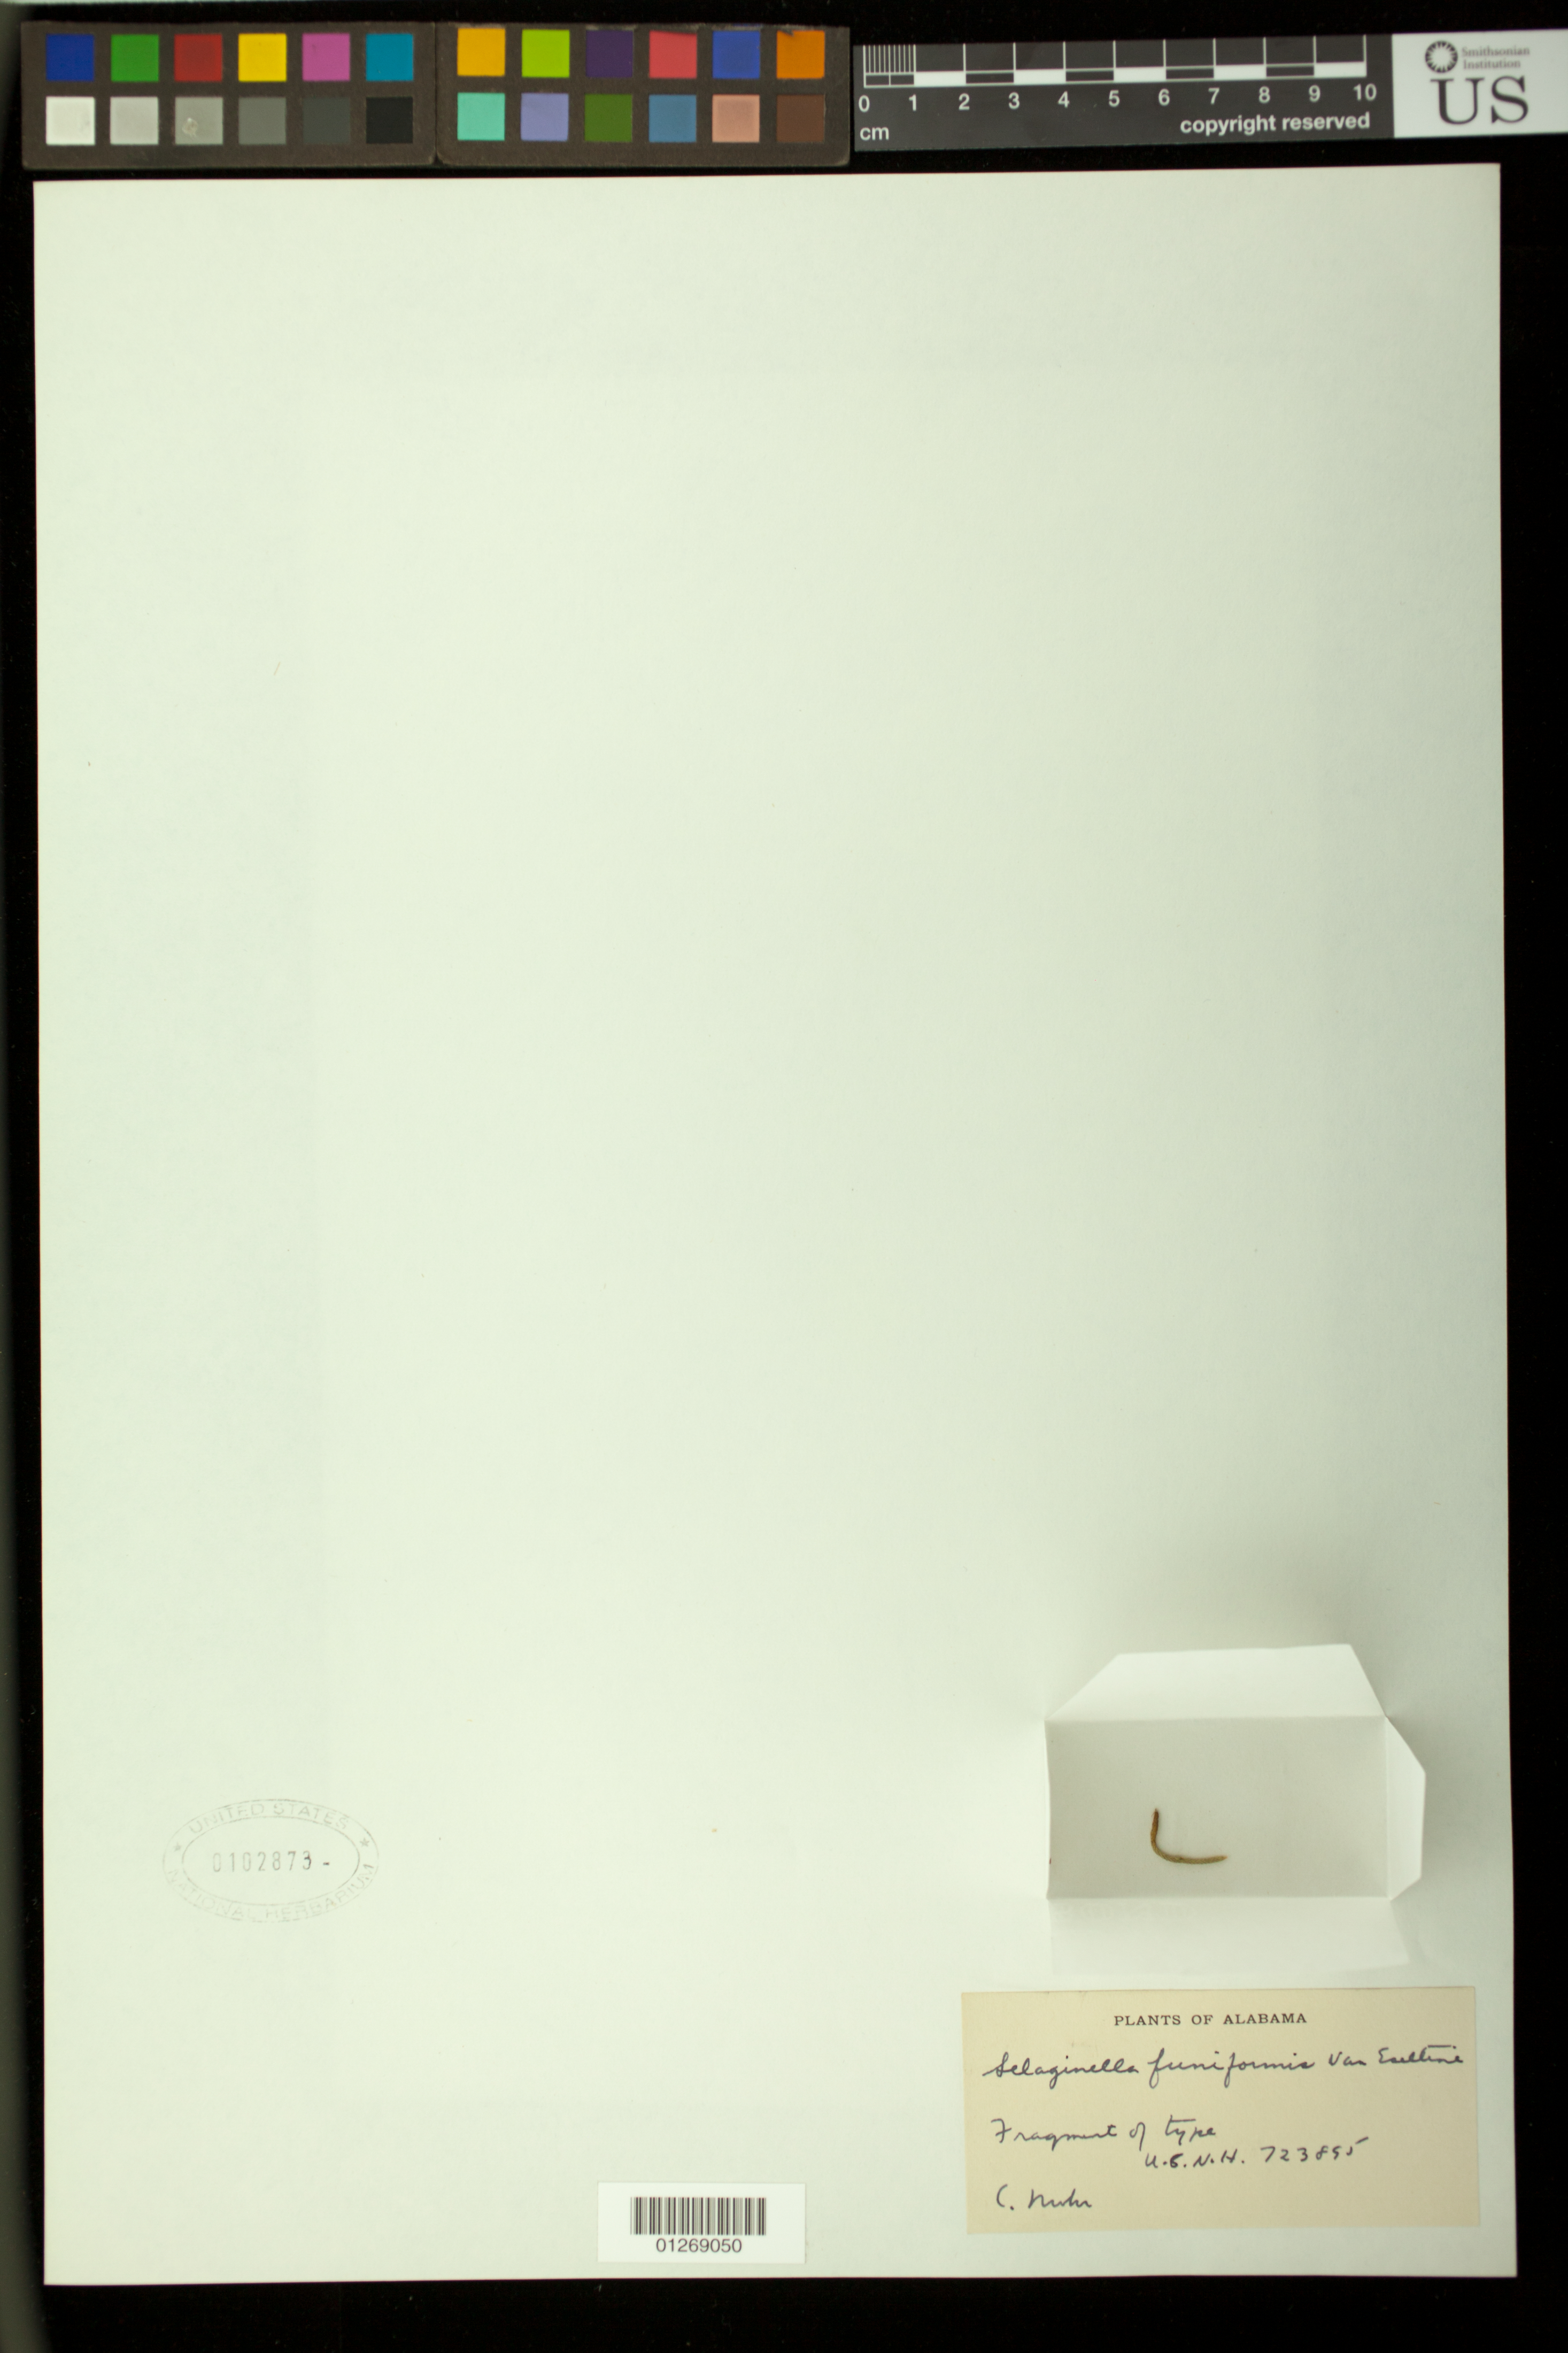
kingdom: Plantae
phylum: Tracheophyta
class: Lycopodiopsida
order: Selaginellales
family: Selaginellaceae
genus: Selaginella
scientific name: Selaginella funiformis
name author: Van Eselt.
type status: Isotype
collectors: C. T. Mohr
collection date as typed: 15 Mar 1898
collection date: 1898-03-15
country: United States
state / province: Florida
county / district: Franklin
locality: Carabelle, Franklin Co.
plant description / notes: Fragmentary material of type specimen, removed from US specimen USNH 723895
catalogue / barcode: US 102873